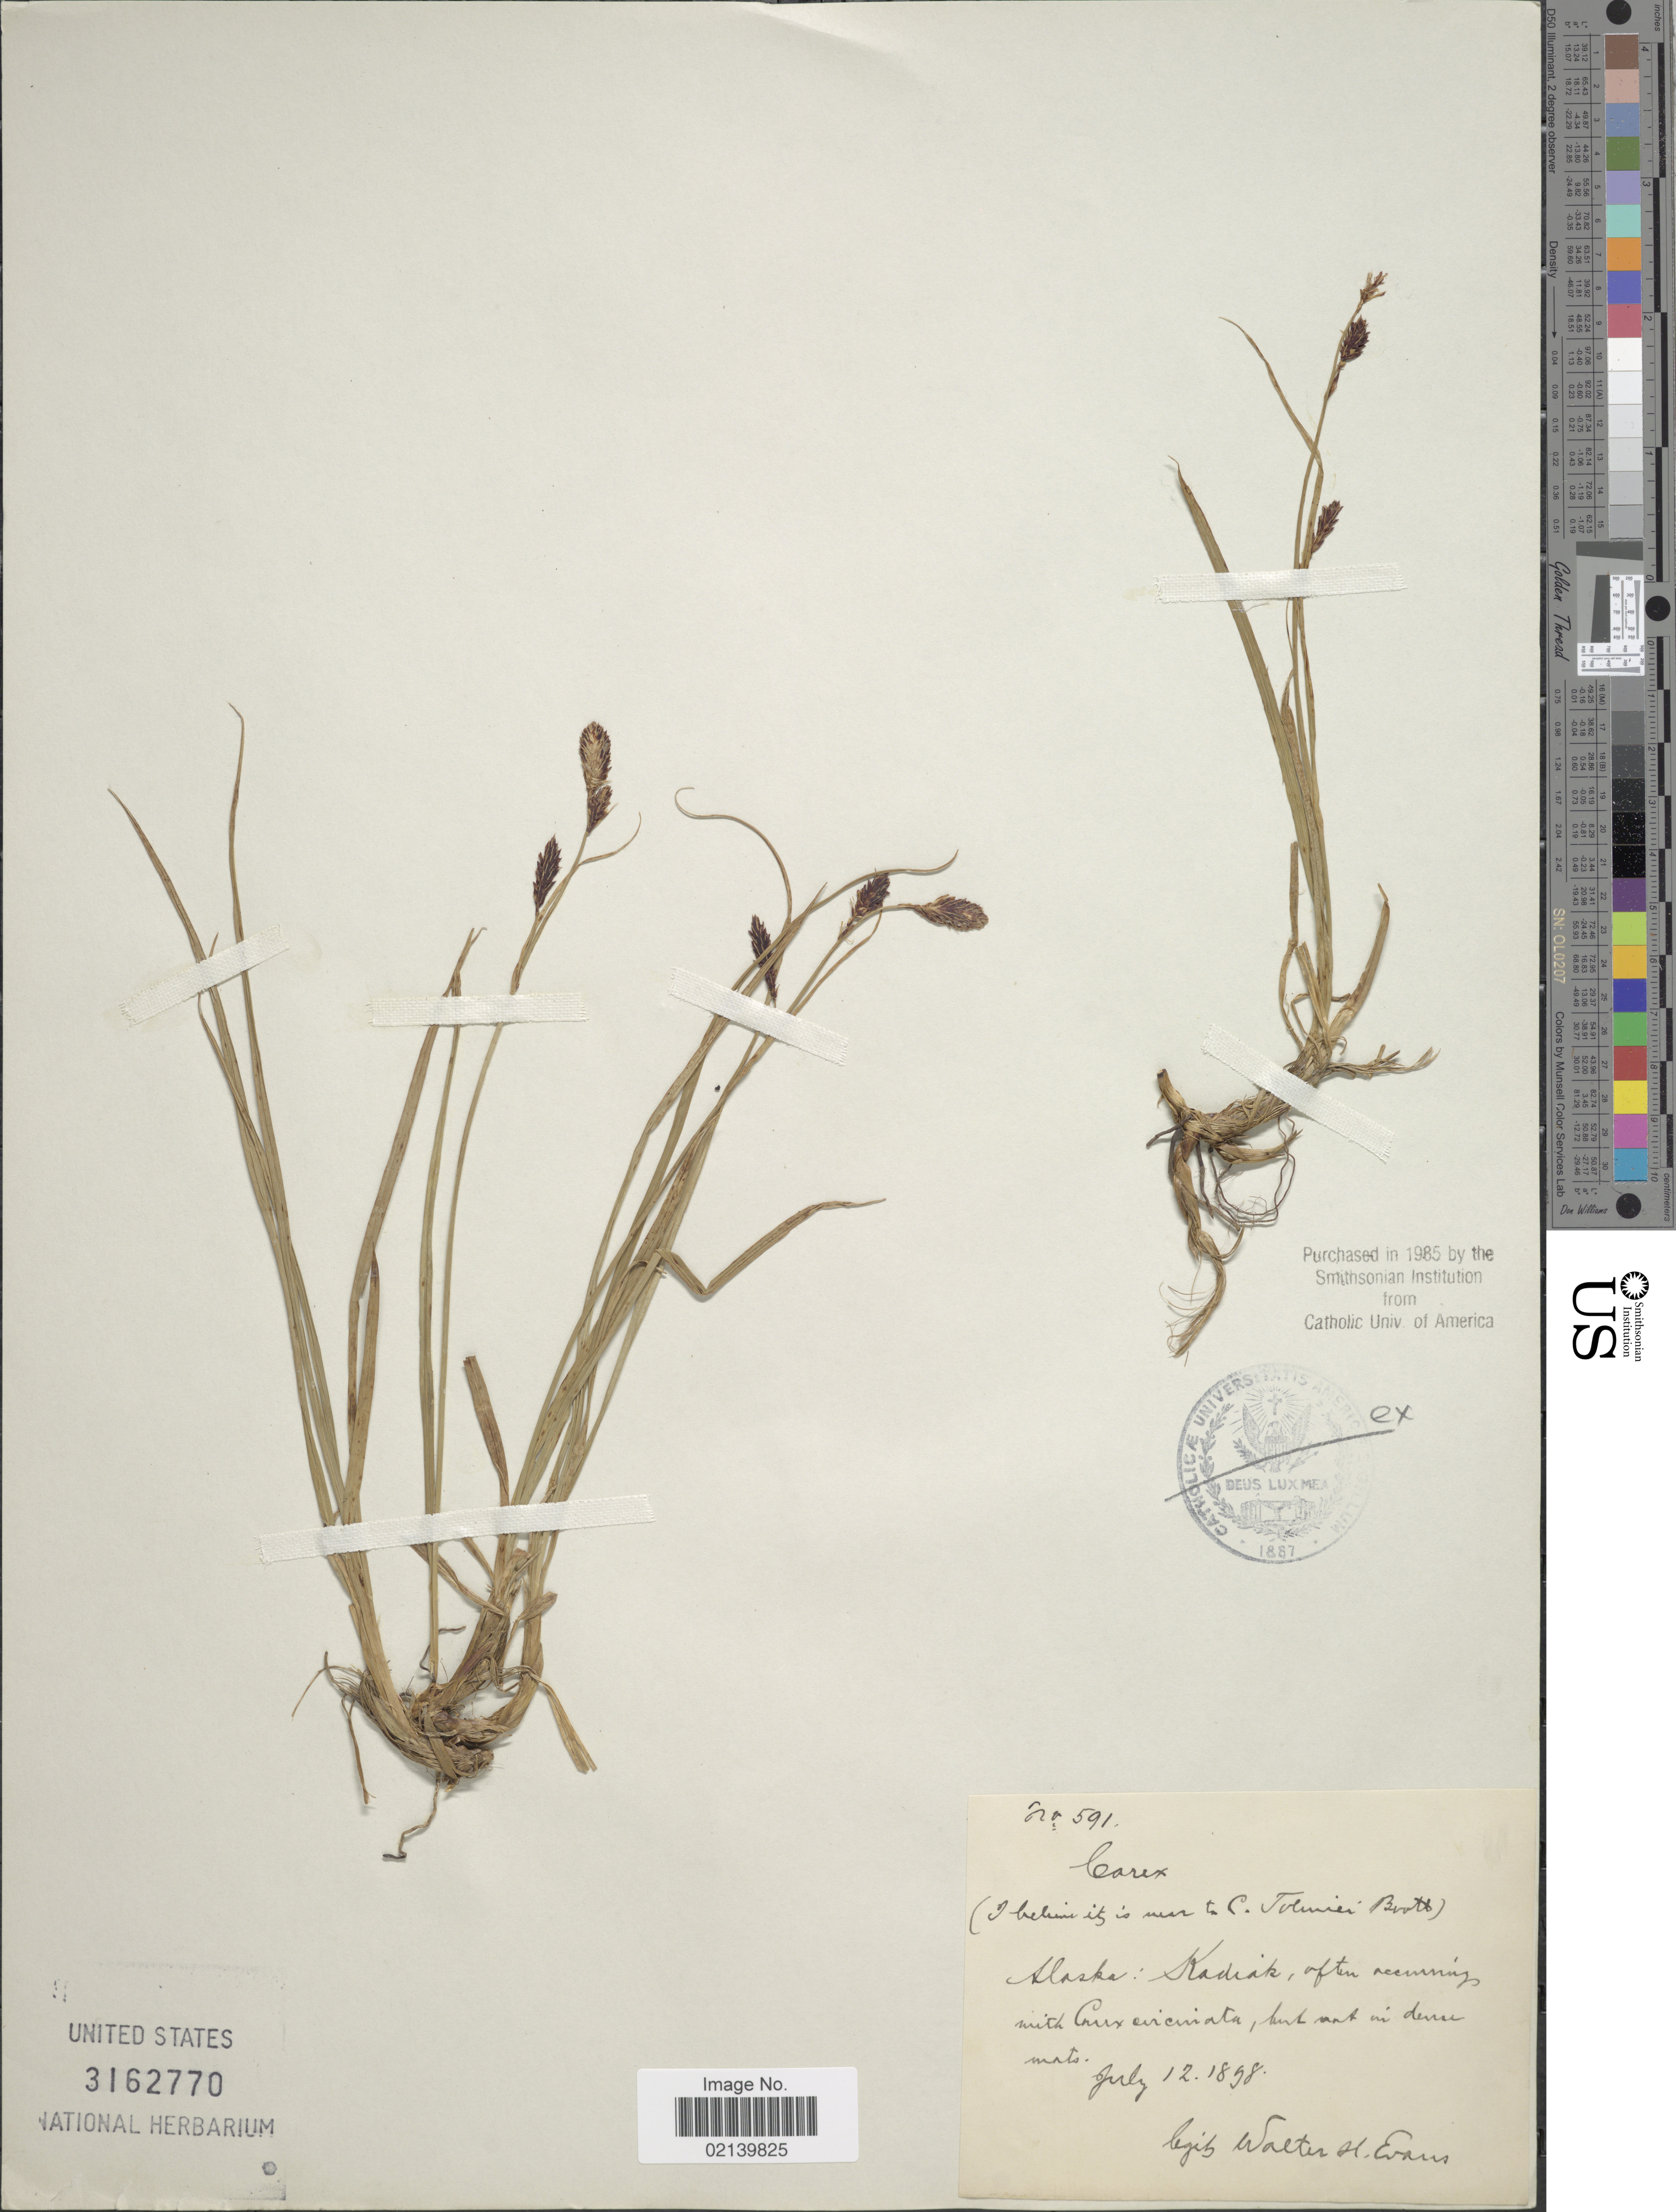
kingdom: Plantae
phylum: Tracheophyta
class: Liliopsida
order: Poales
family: Cyperaceae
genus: Carex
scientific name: Carex sp.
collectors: Walter, -- & Evans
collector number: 591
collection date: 1898-07-12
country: United States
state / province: Alaska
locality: Kodiak.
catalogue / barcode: US 3162770